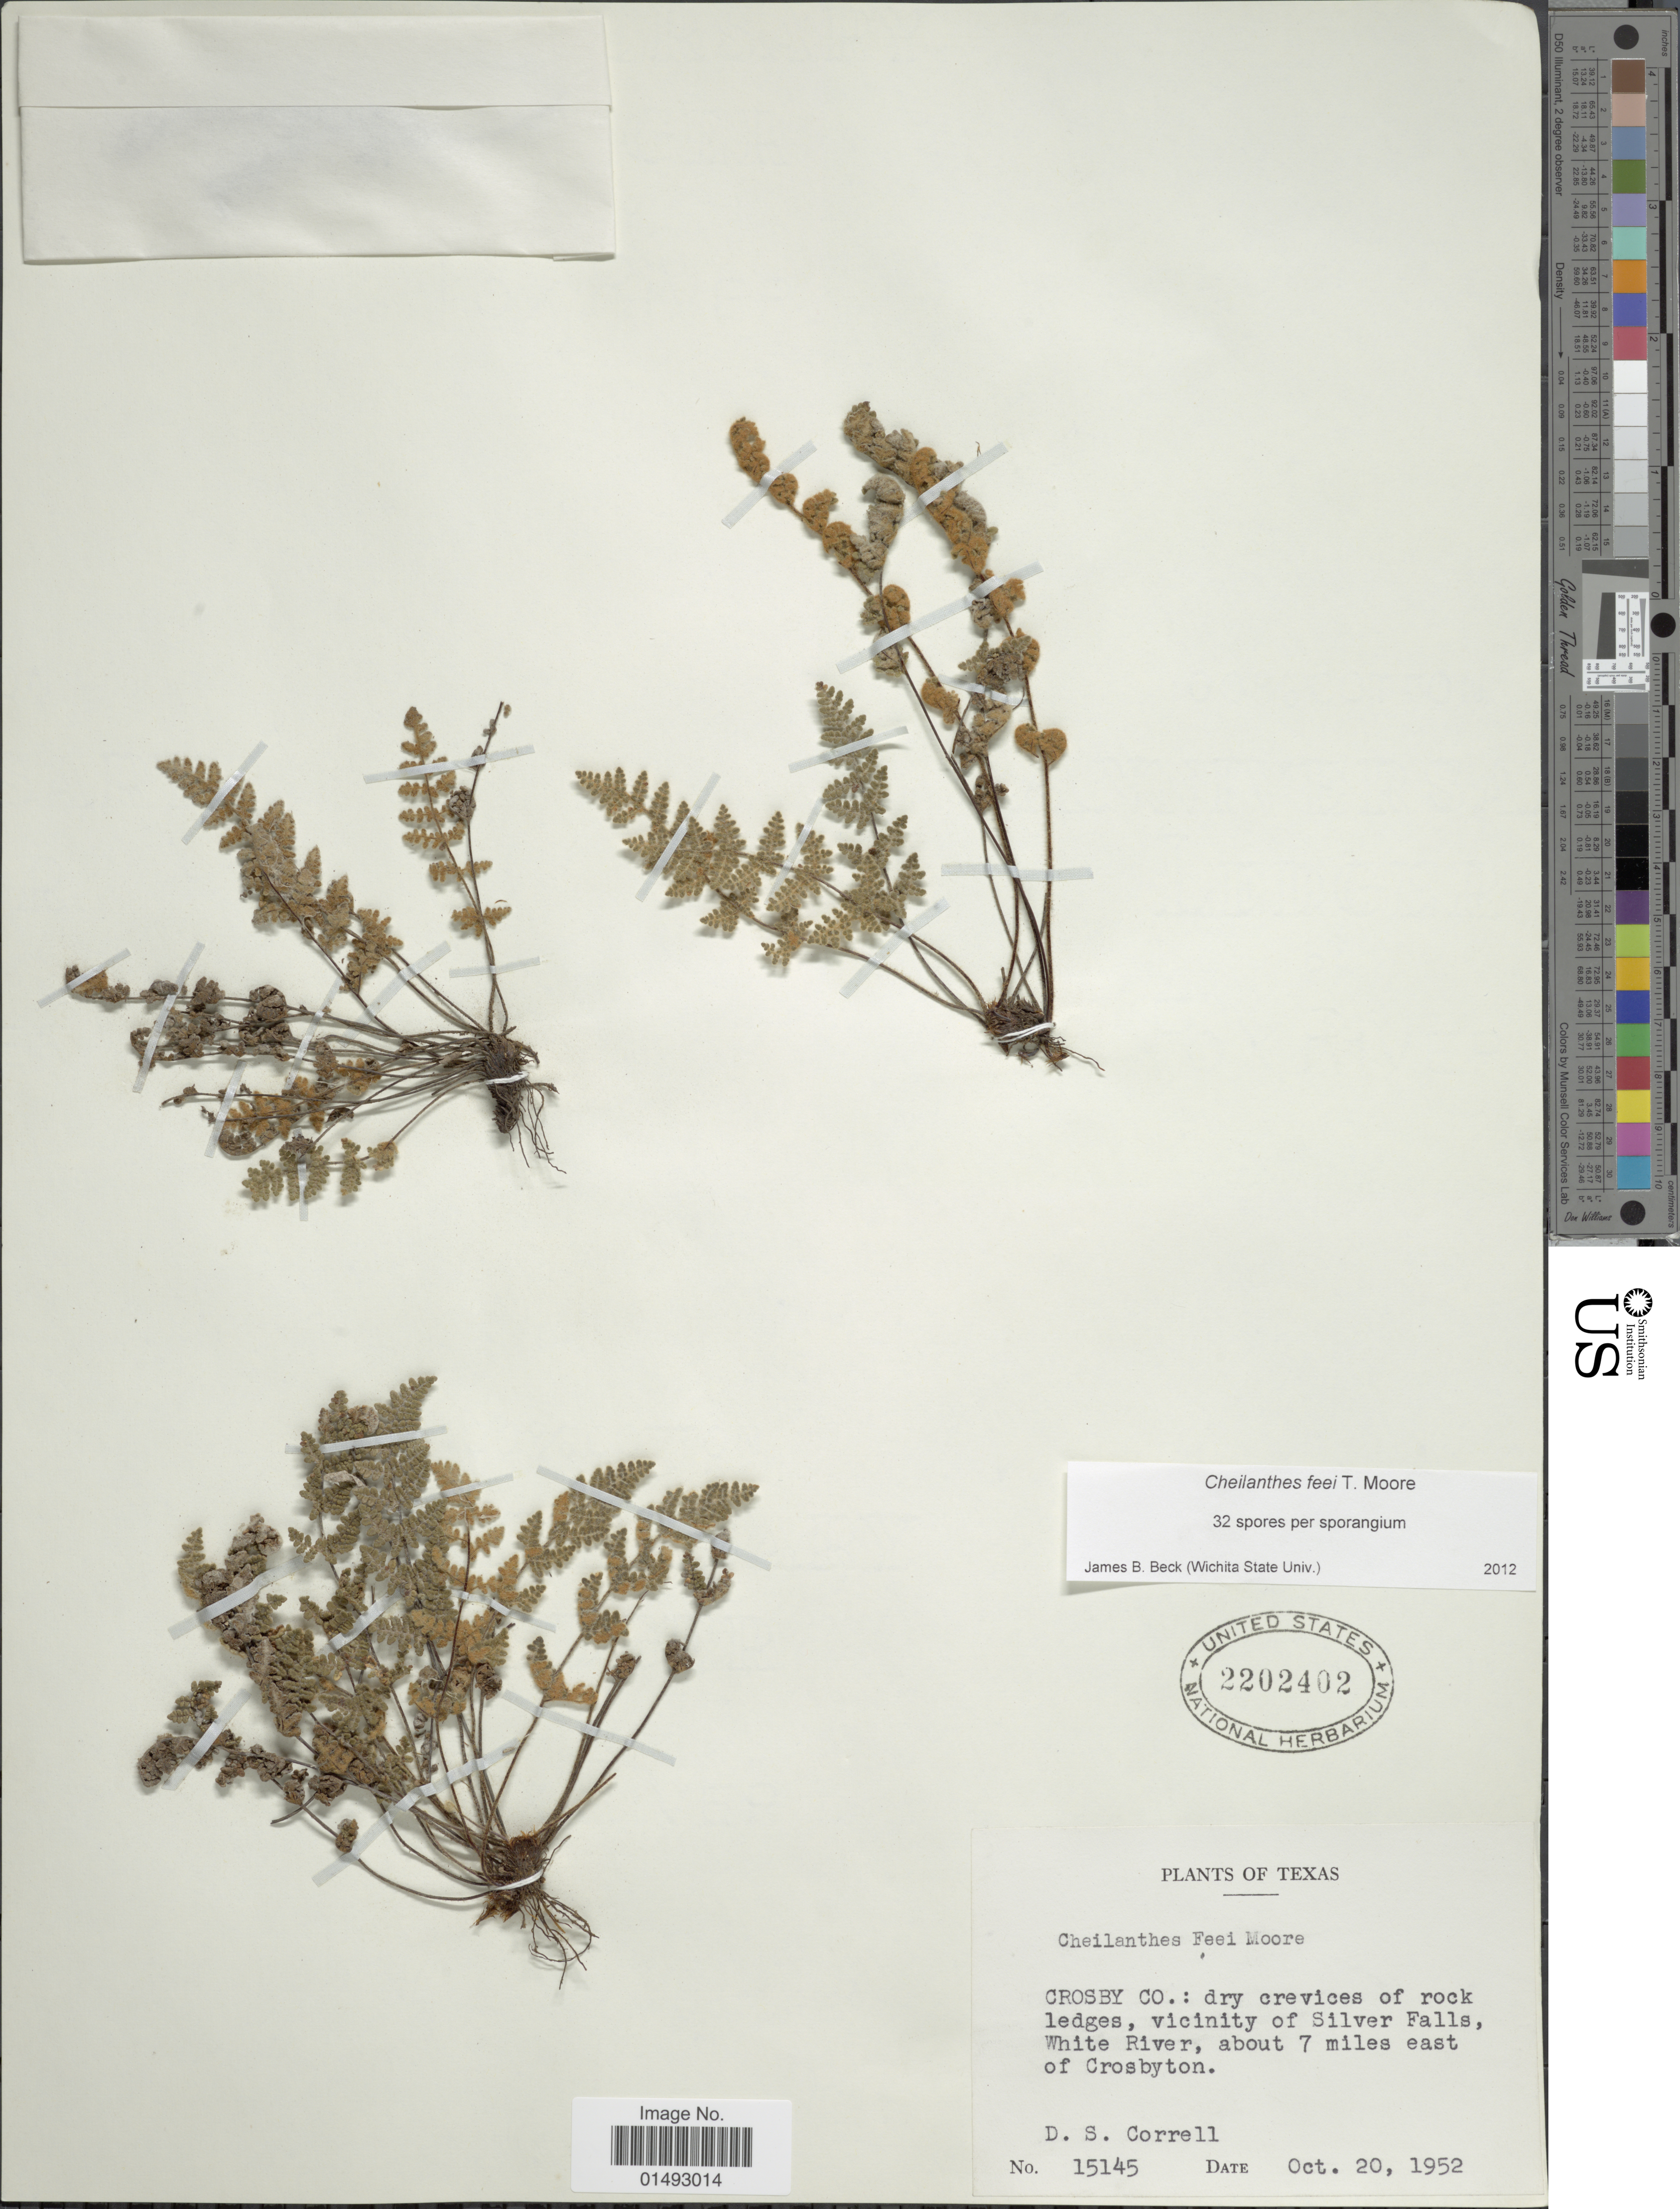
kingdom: Plantae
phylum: Tracheophyta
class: Polypodiopsida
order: Polypodiales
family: Pteridaceae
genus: Myriopteris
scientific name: Myriopteris gracilis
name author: Fée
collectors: D. S. Correll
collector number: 15145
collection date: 1952-10-20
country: United States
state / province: Texas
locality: Crosby Co.: dry crevices of rock ledges, vicinity of Silver Falls, White River, about 7 miles east of Crosbyton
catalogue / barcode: US 2202402